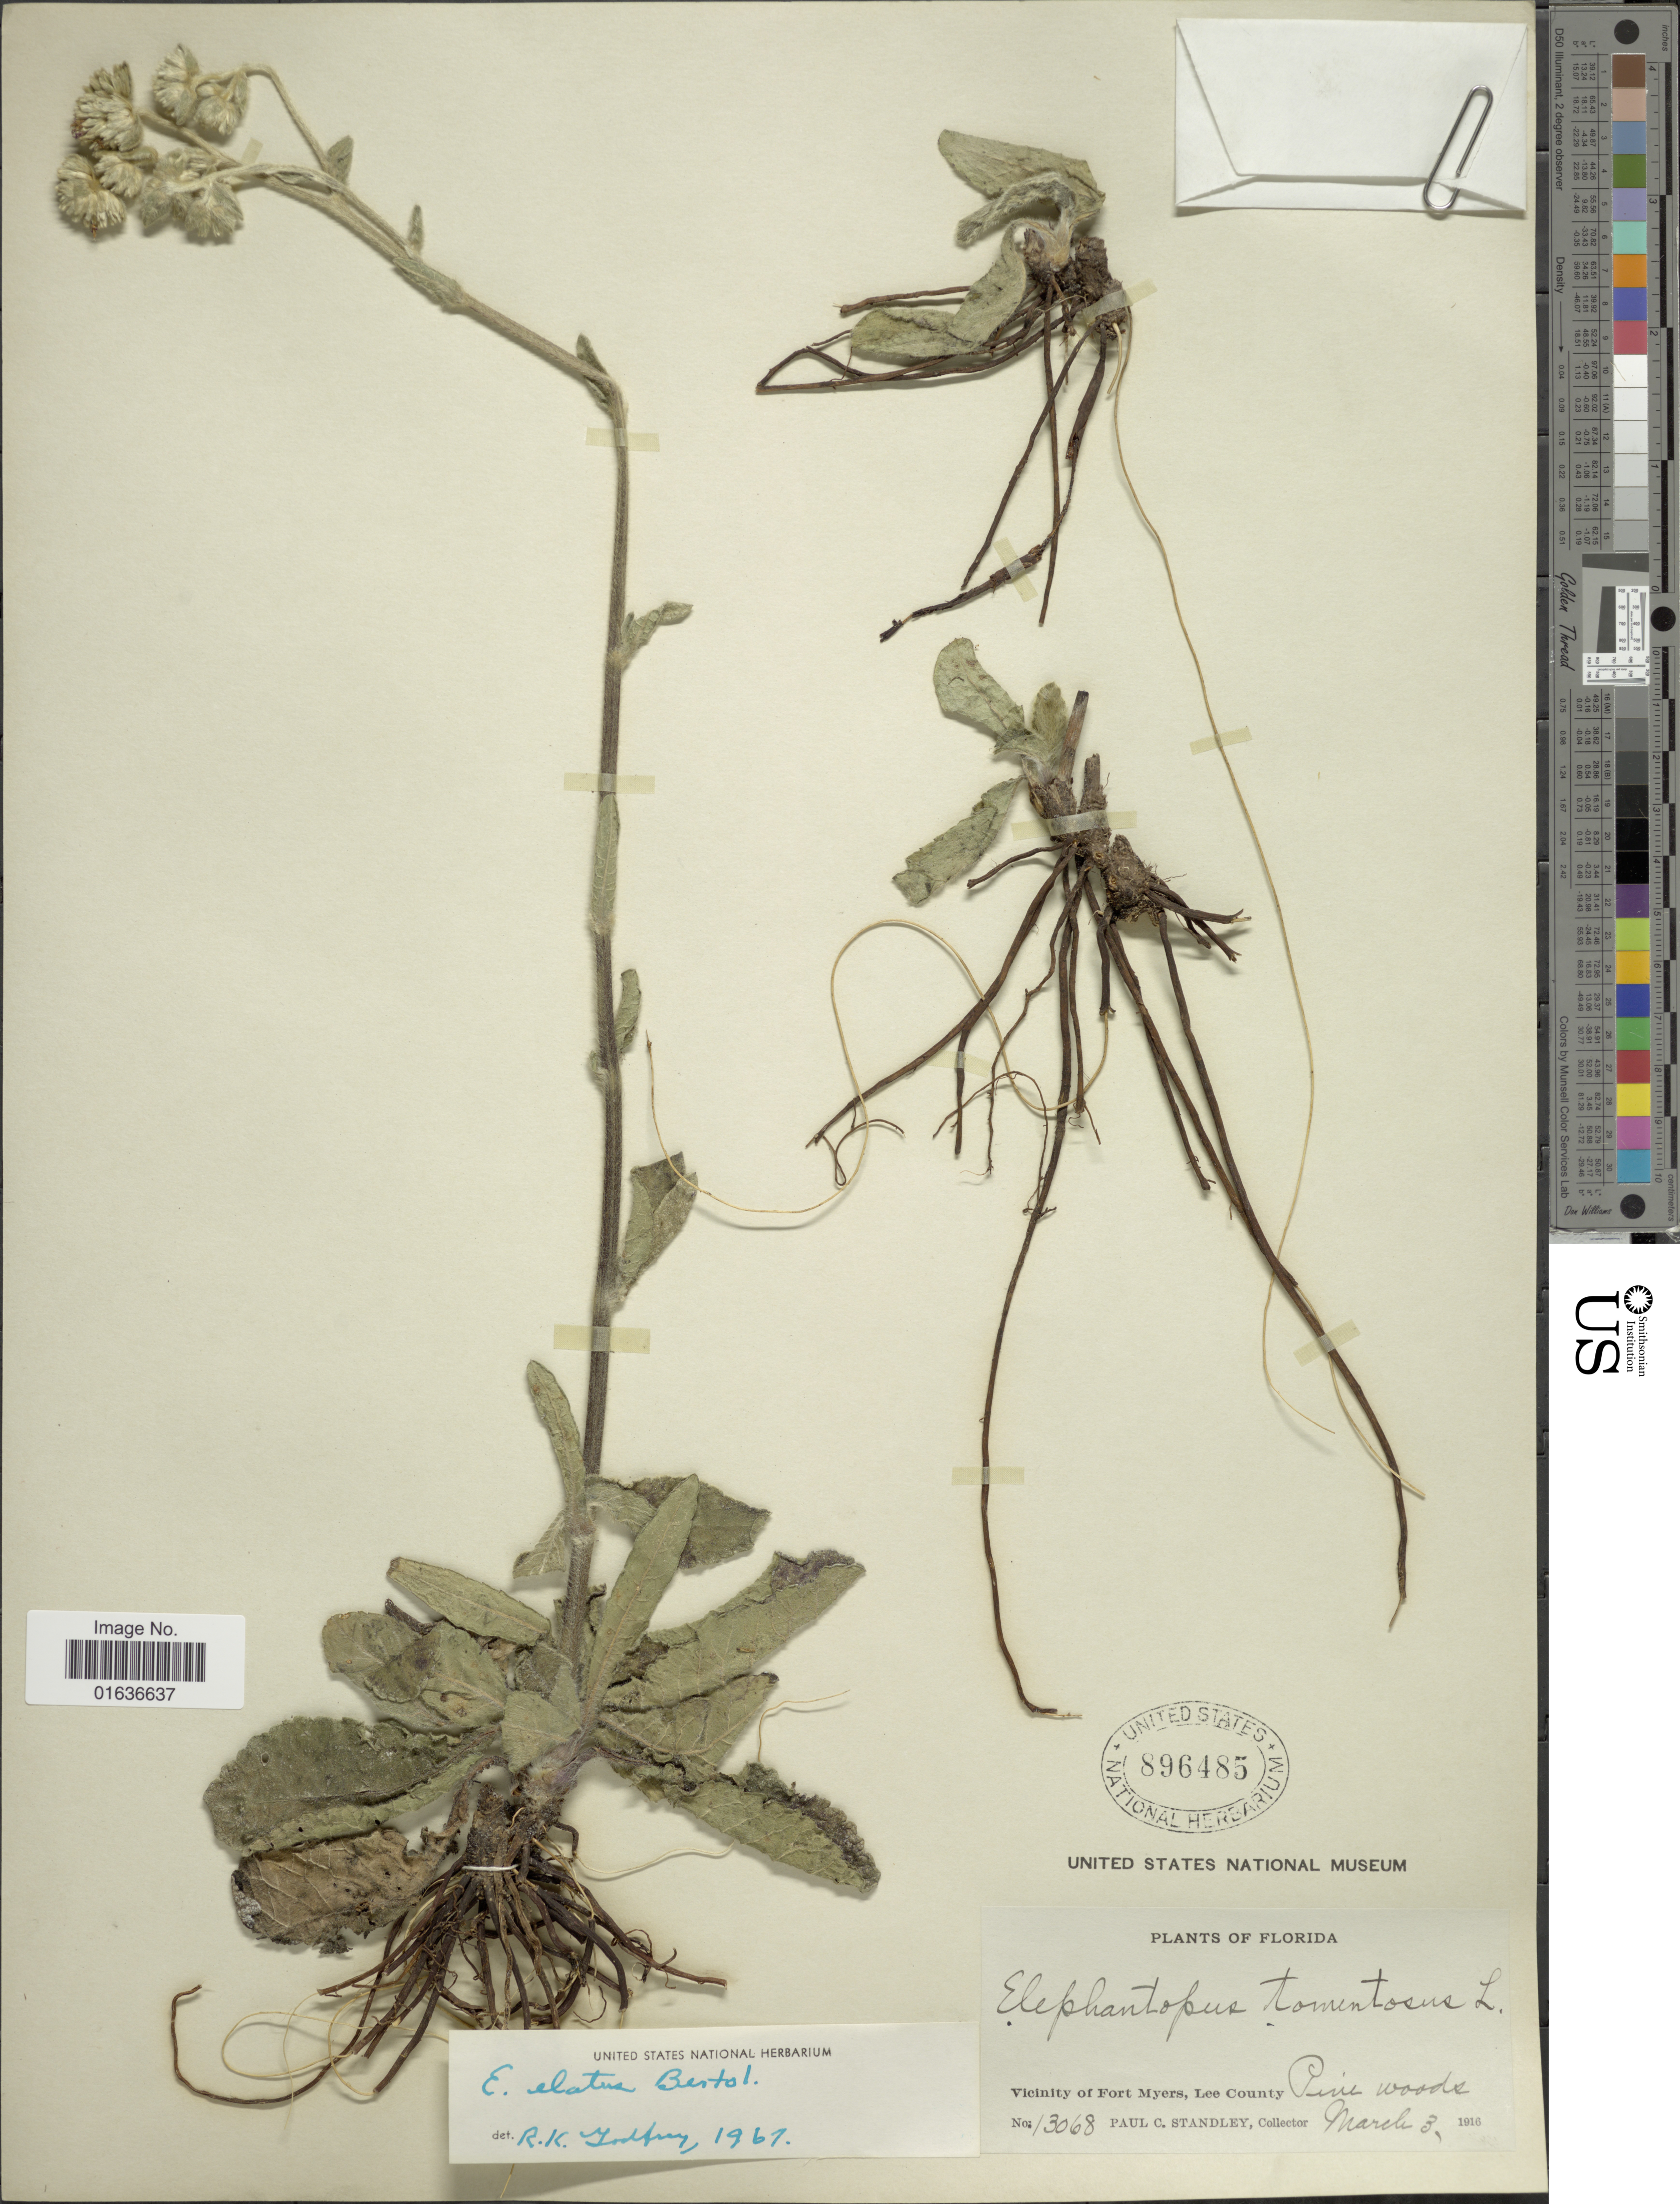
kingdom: Plantae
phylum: Tracheophyta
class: Magnoliopsida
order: Asterales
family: Asteraceae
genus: Elephantopus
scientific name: Elephantopus elatus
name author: Bertol.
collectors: P. C. Standley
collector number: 13068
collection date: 1916-03-03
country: United States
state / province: Florida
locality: Vicinity of Fort Myers, Lee County, Pine woods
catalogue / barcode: US 896485